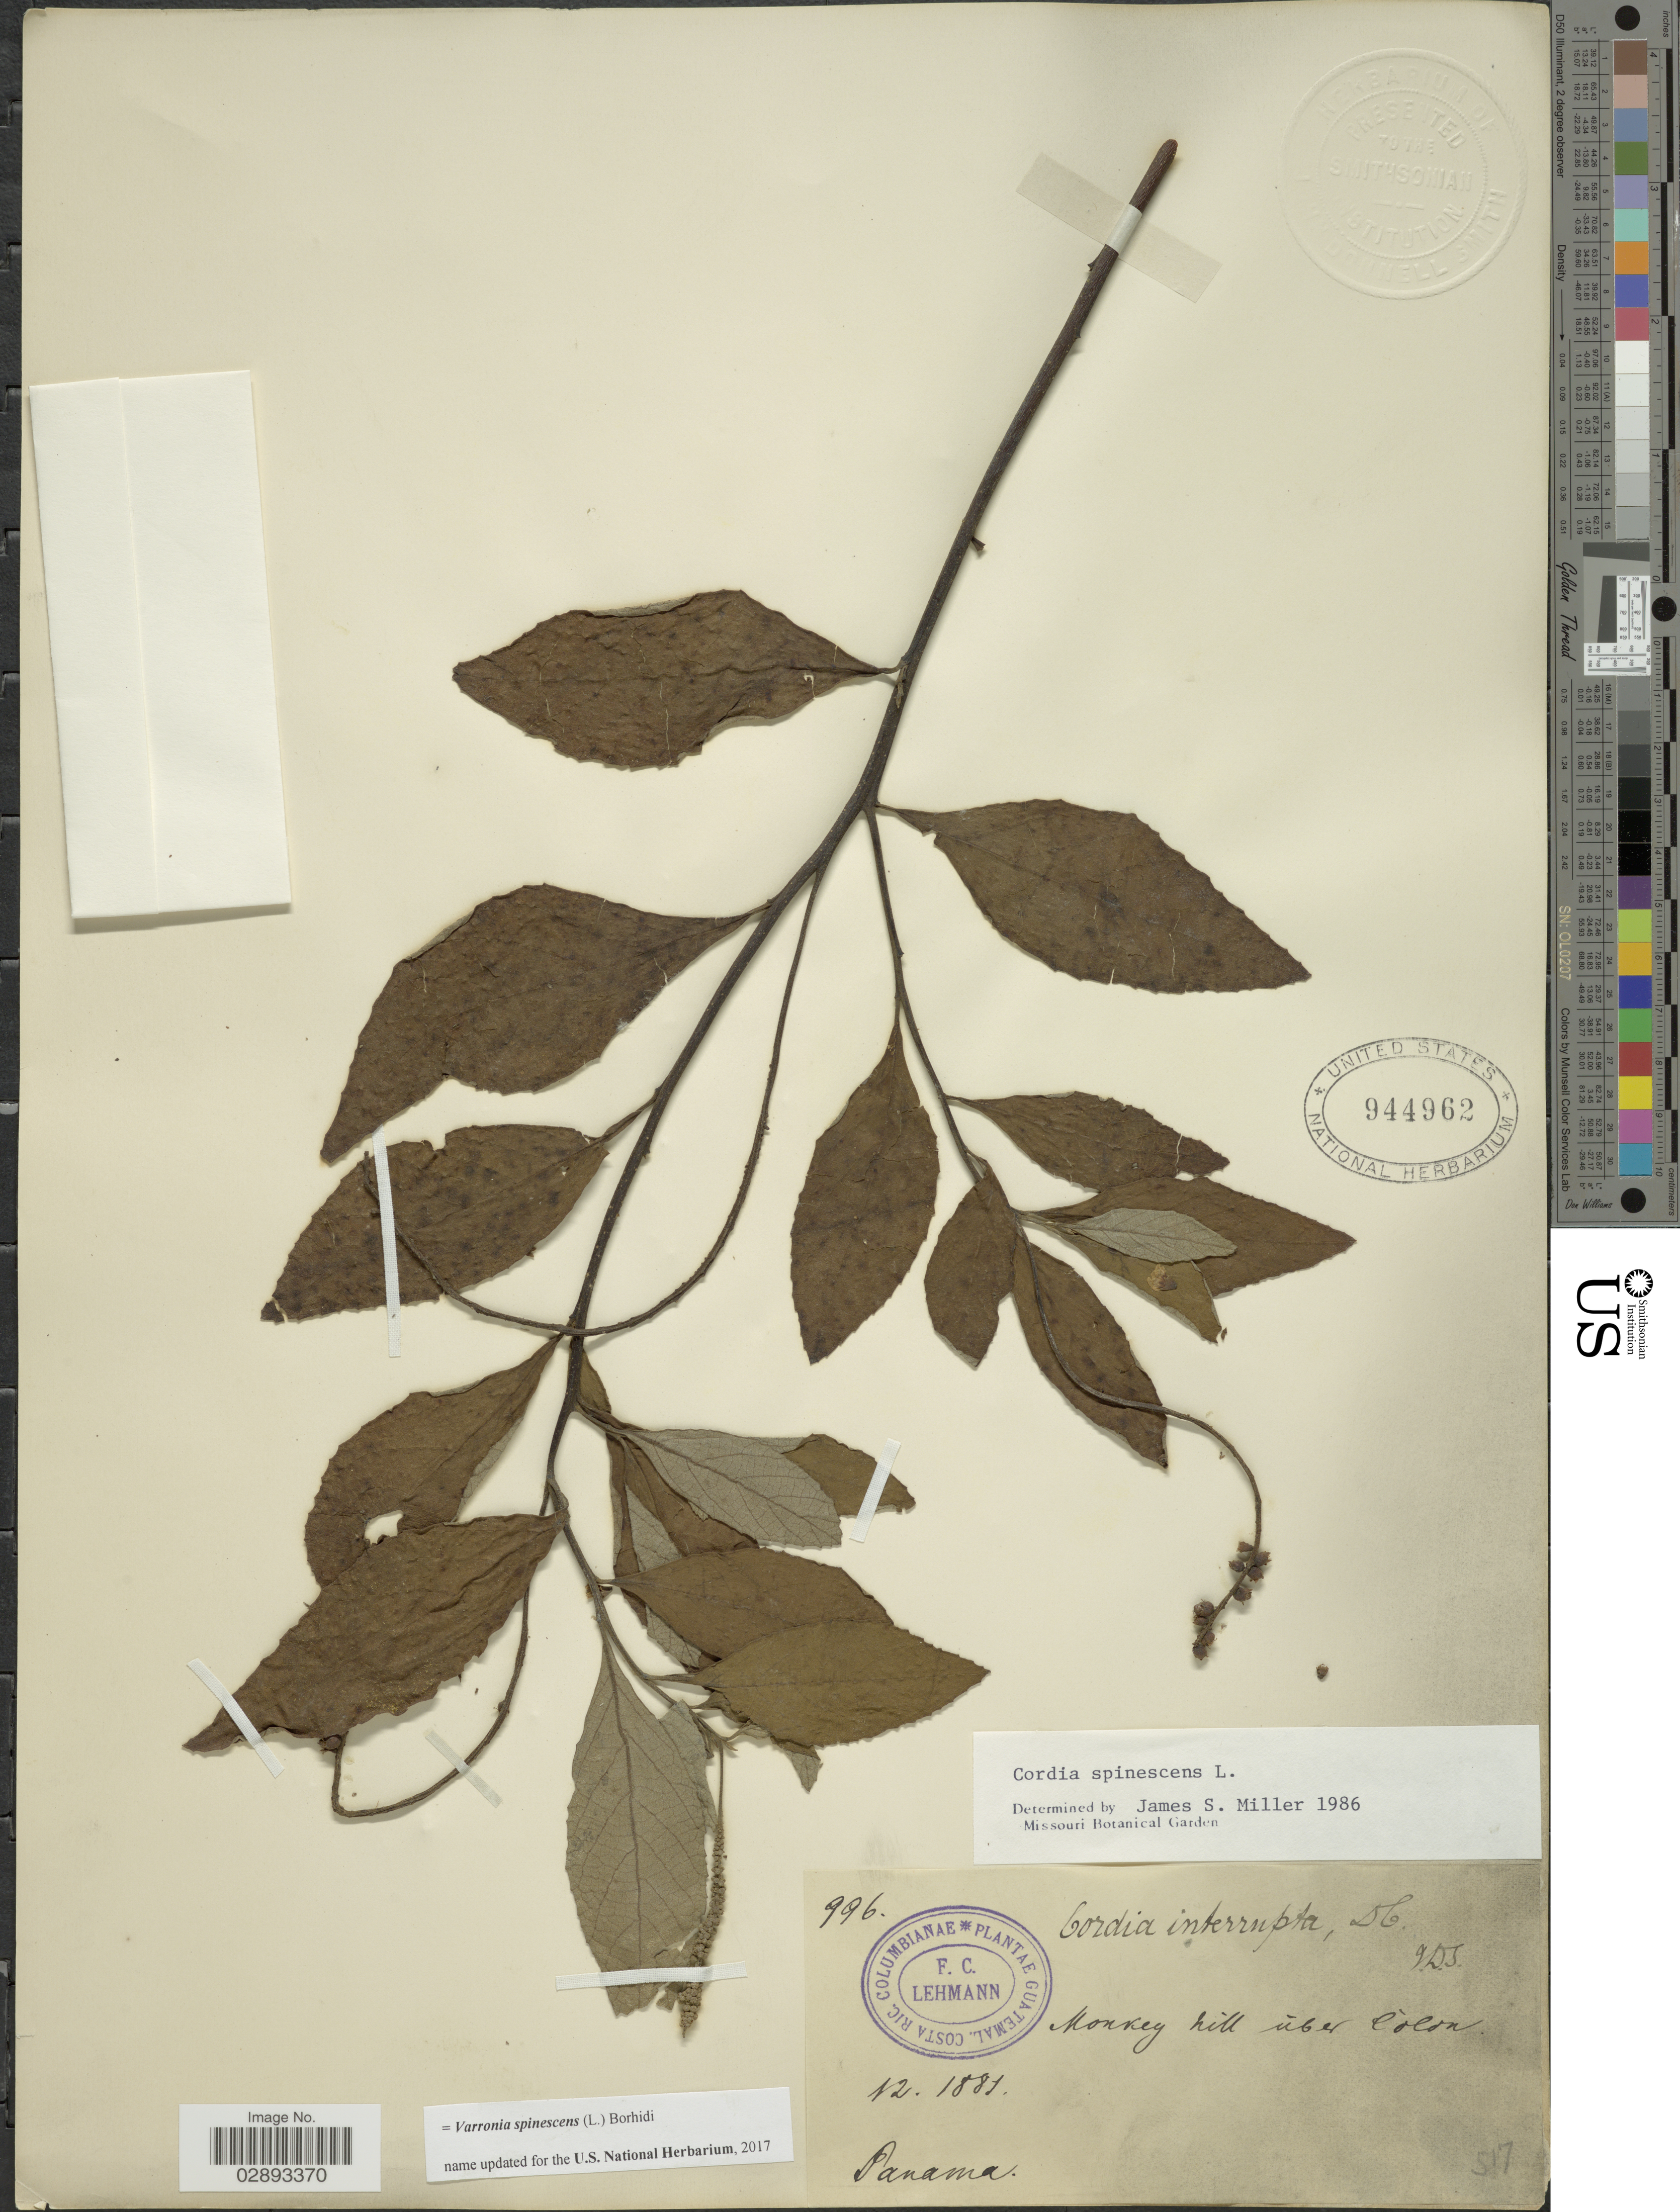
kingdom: Plantae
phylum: Tracheophyta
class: Magnoliopsida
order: Boraginales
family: Cordiaceae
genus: Varronia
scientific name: Varronia spinescens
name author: (L.) Borhidi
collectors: F. C. Lehmann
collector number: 996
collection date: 1881-12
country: Panama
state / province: Colón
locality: Monkey Hill über Colon, Panama.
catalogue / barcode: US 944962